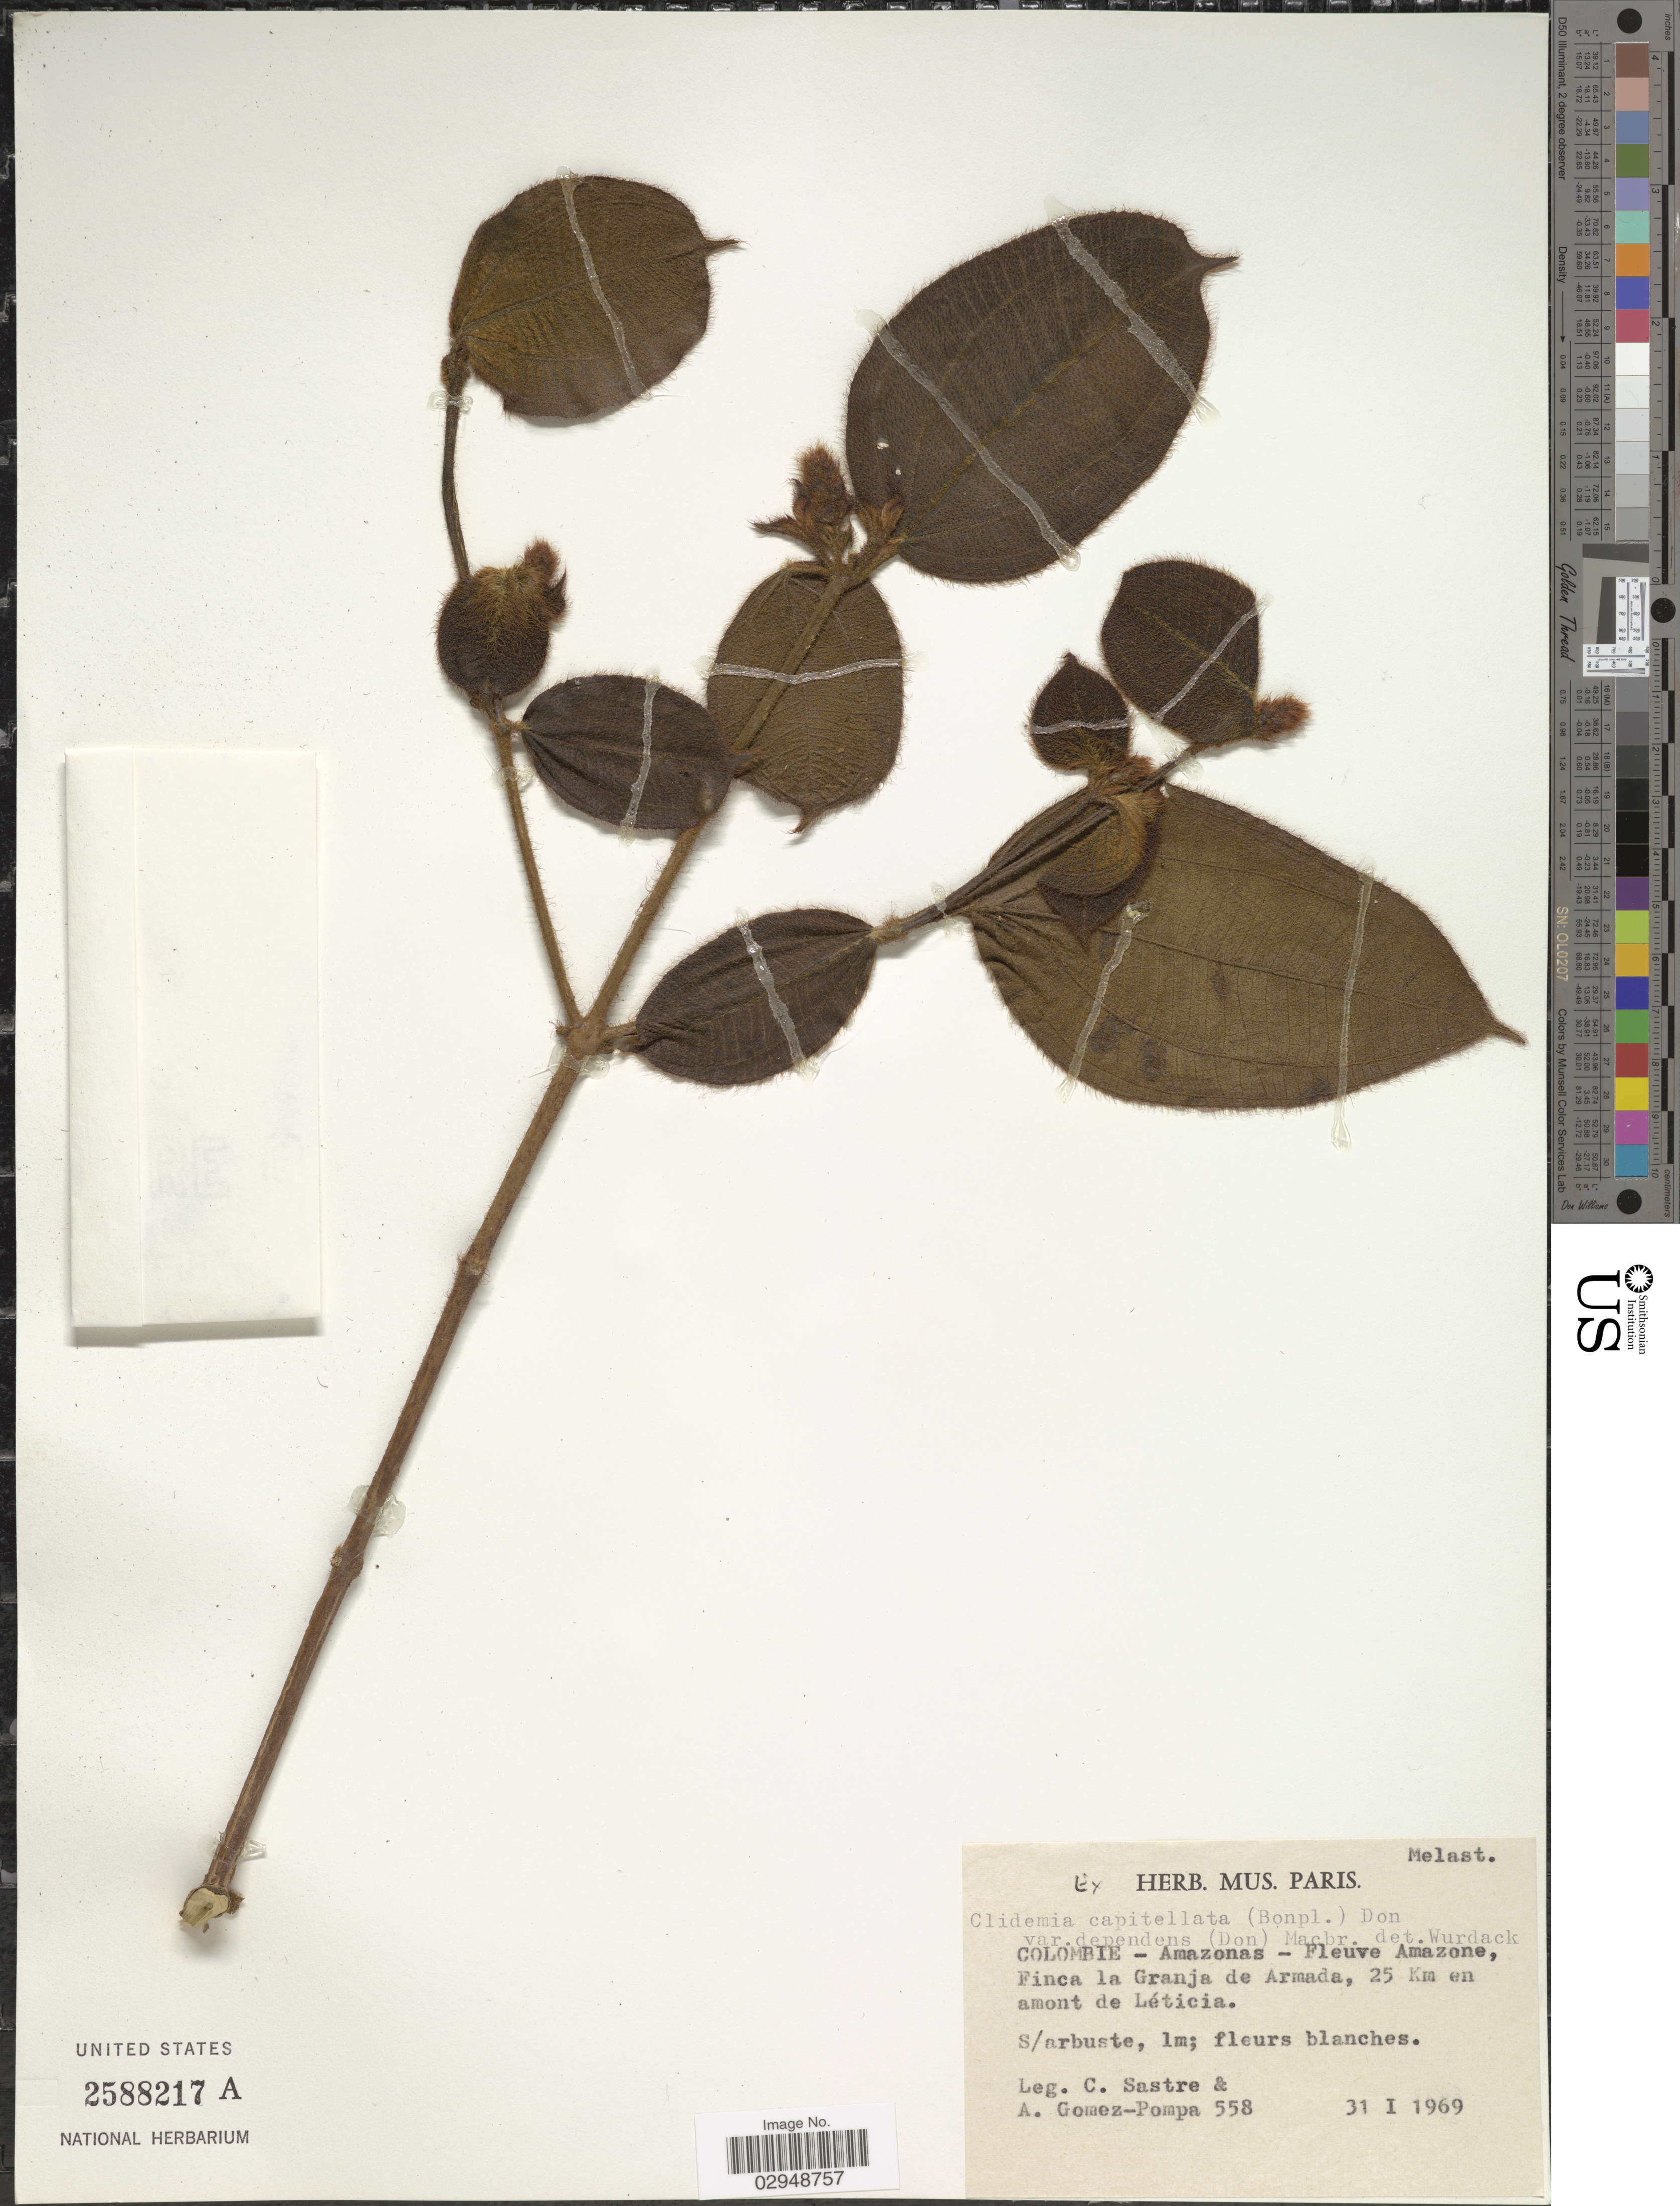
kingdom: Plantae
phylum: Tracheophyta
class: Magnoliopsida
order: Myrtales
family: Melastomataceae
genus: Clidemia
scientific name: Clidemia capitellata var. dependens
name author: (Pav. & D. Don) J.F. Macbr.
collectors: C. Sastre & A. Gómez Pompa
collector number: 558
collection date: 1969-01-31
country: Colombia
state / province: Amazônas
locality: Amazonas - Fleuve Amazone, Finca la Granja de Armada, 25 Km en amont de Léticia.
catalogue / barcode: US 2588217A